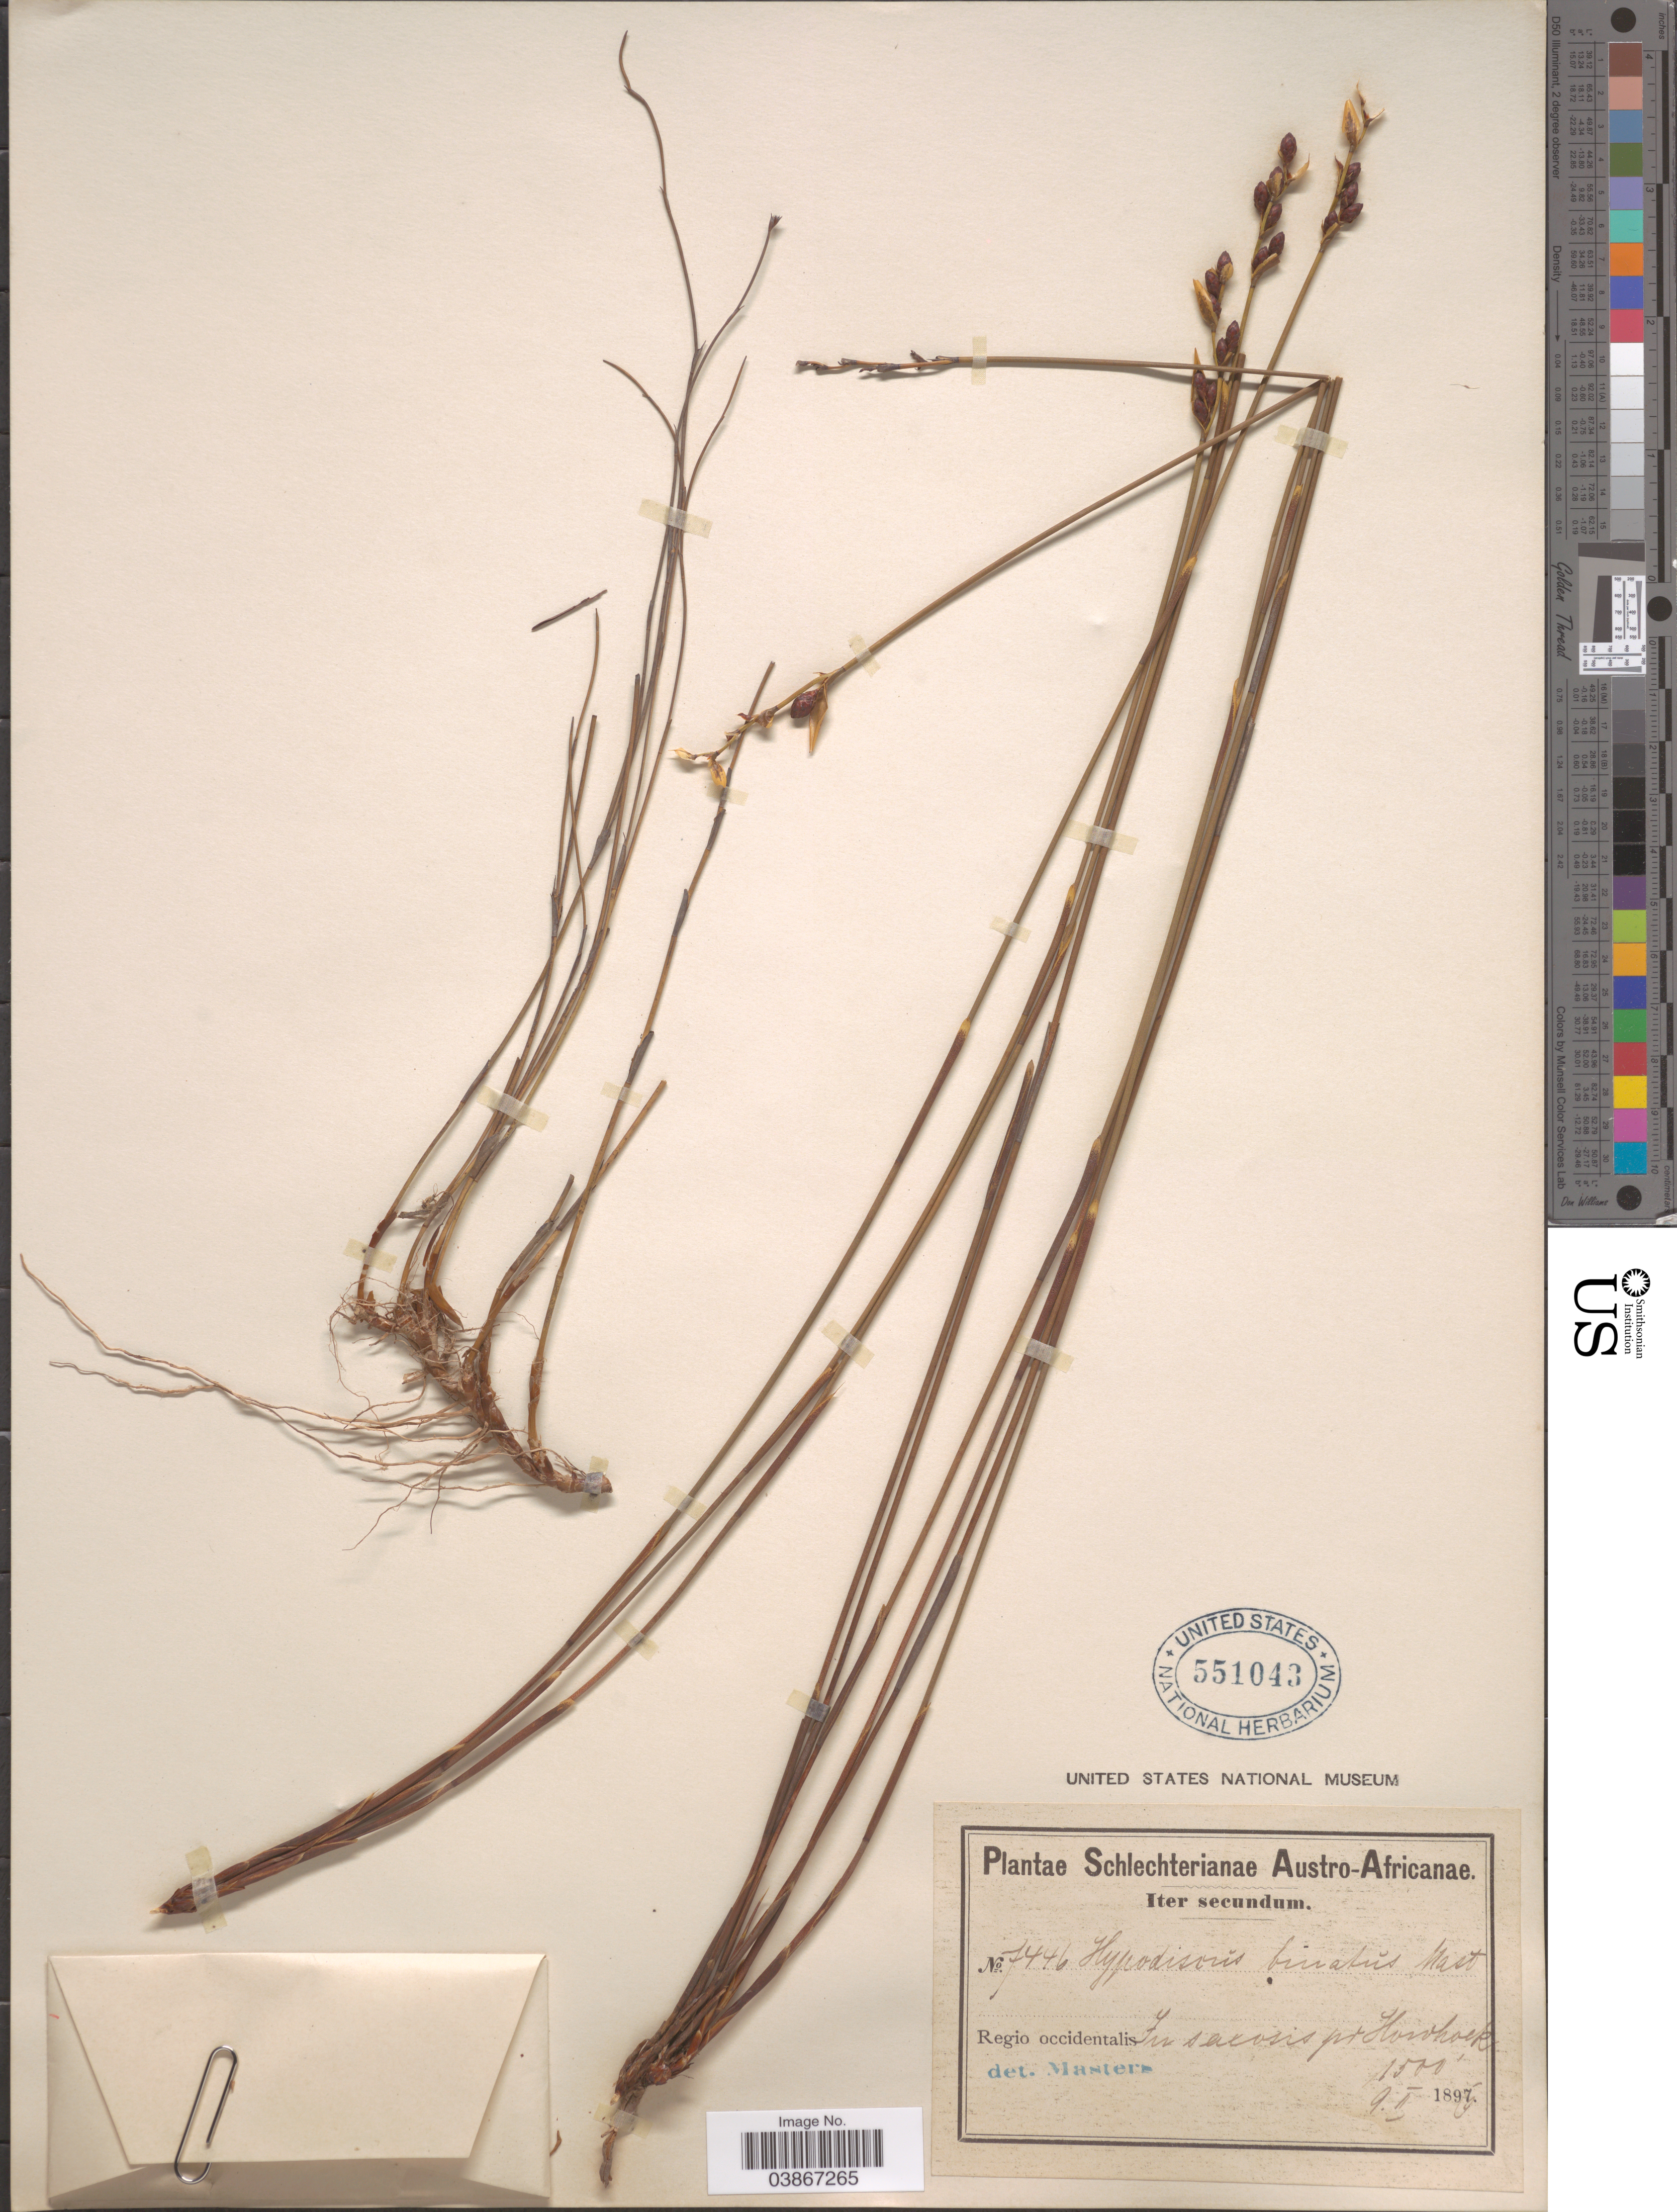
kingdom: Plantae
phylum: Tracheophyta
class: Liliopsida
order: Poales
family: Restionaceae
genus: Hypodiscus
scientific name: Hypodiscus binatus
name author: (Steud.) Mast.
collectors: Schlechter, --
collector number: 7446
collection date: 1896-02-09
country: South Africa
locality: Austro-Africanae. Regio occidentalis: In saxosis pr. Howhoek.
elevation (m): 457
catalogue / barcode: US 551043